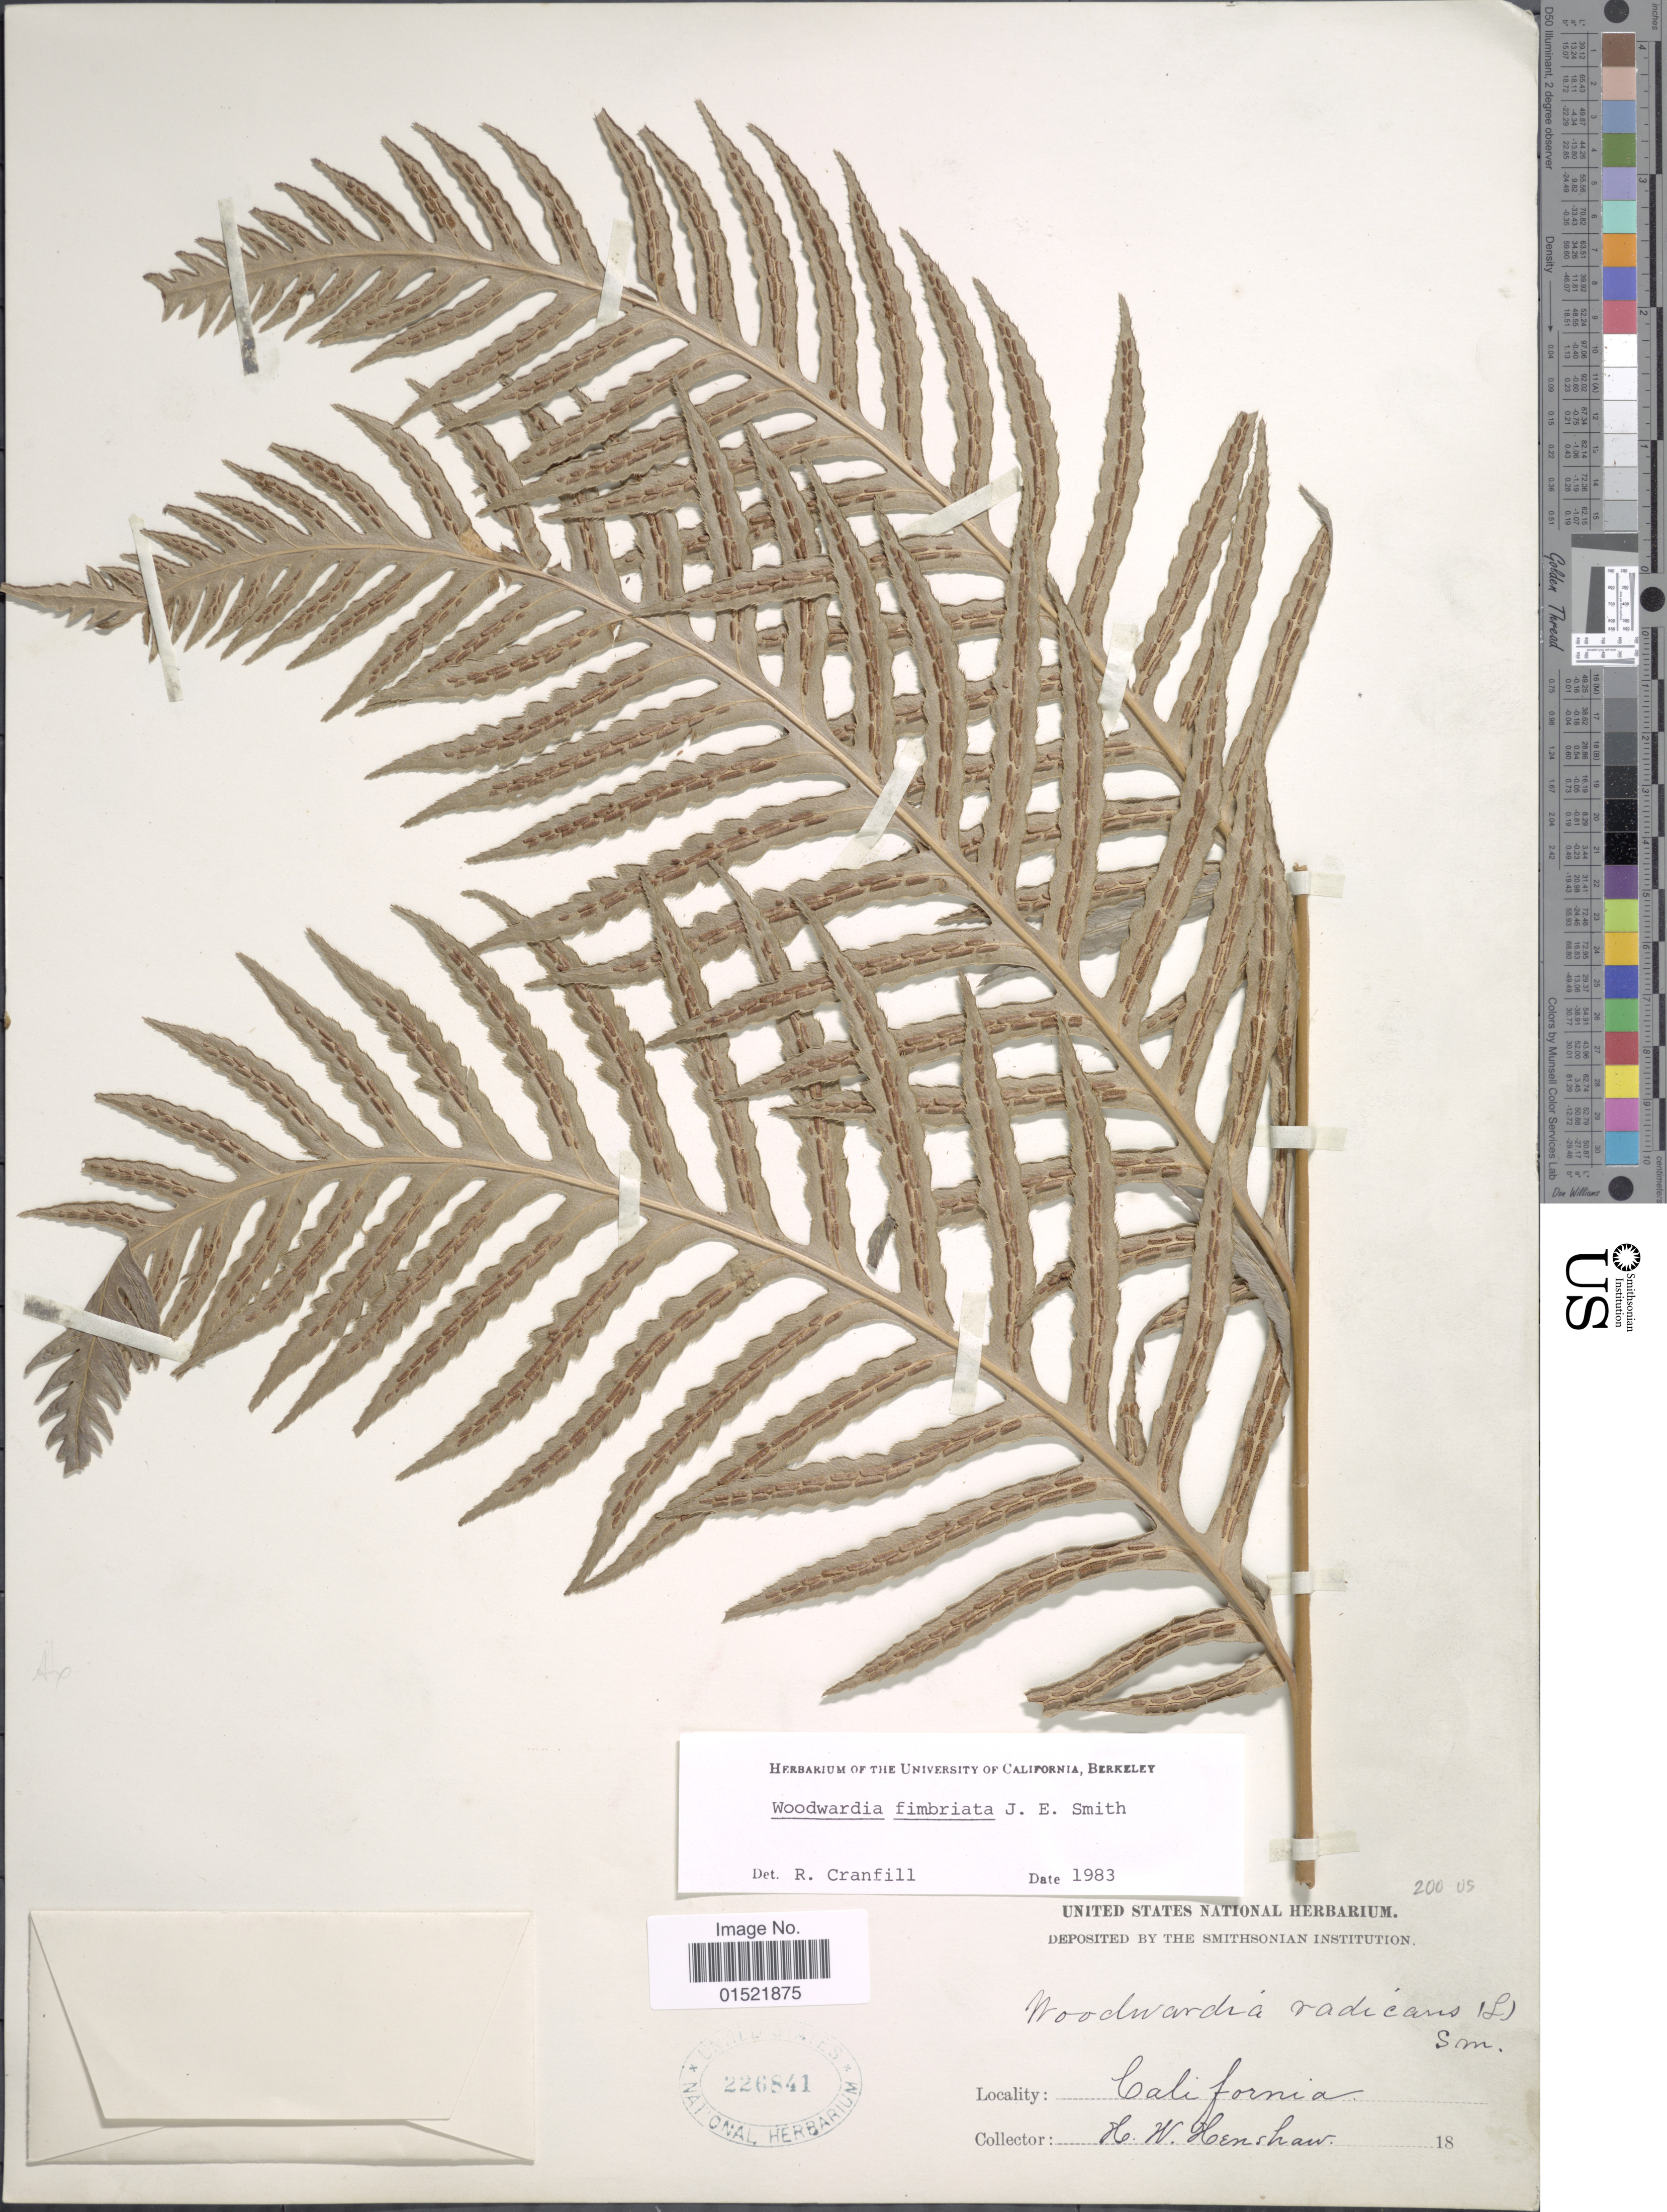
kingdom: Plantae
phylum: Tracheophyta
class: Polypodiopsida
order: Polypodiales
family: Blechnaceae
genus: Woodwardia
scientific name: Woodwardia fimbriata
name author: Sm.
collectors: H. Henshaw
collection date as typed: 18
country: Mexico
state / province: Baja California Sur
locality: California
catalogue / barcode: US 226841